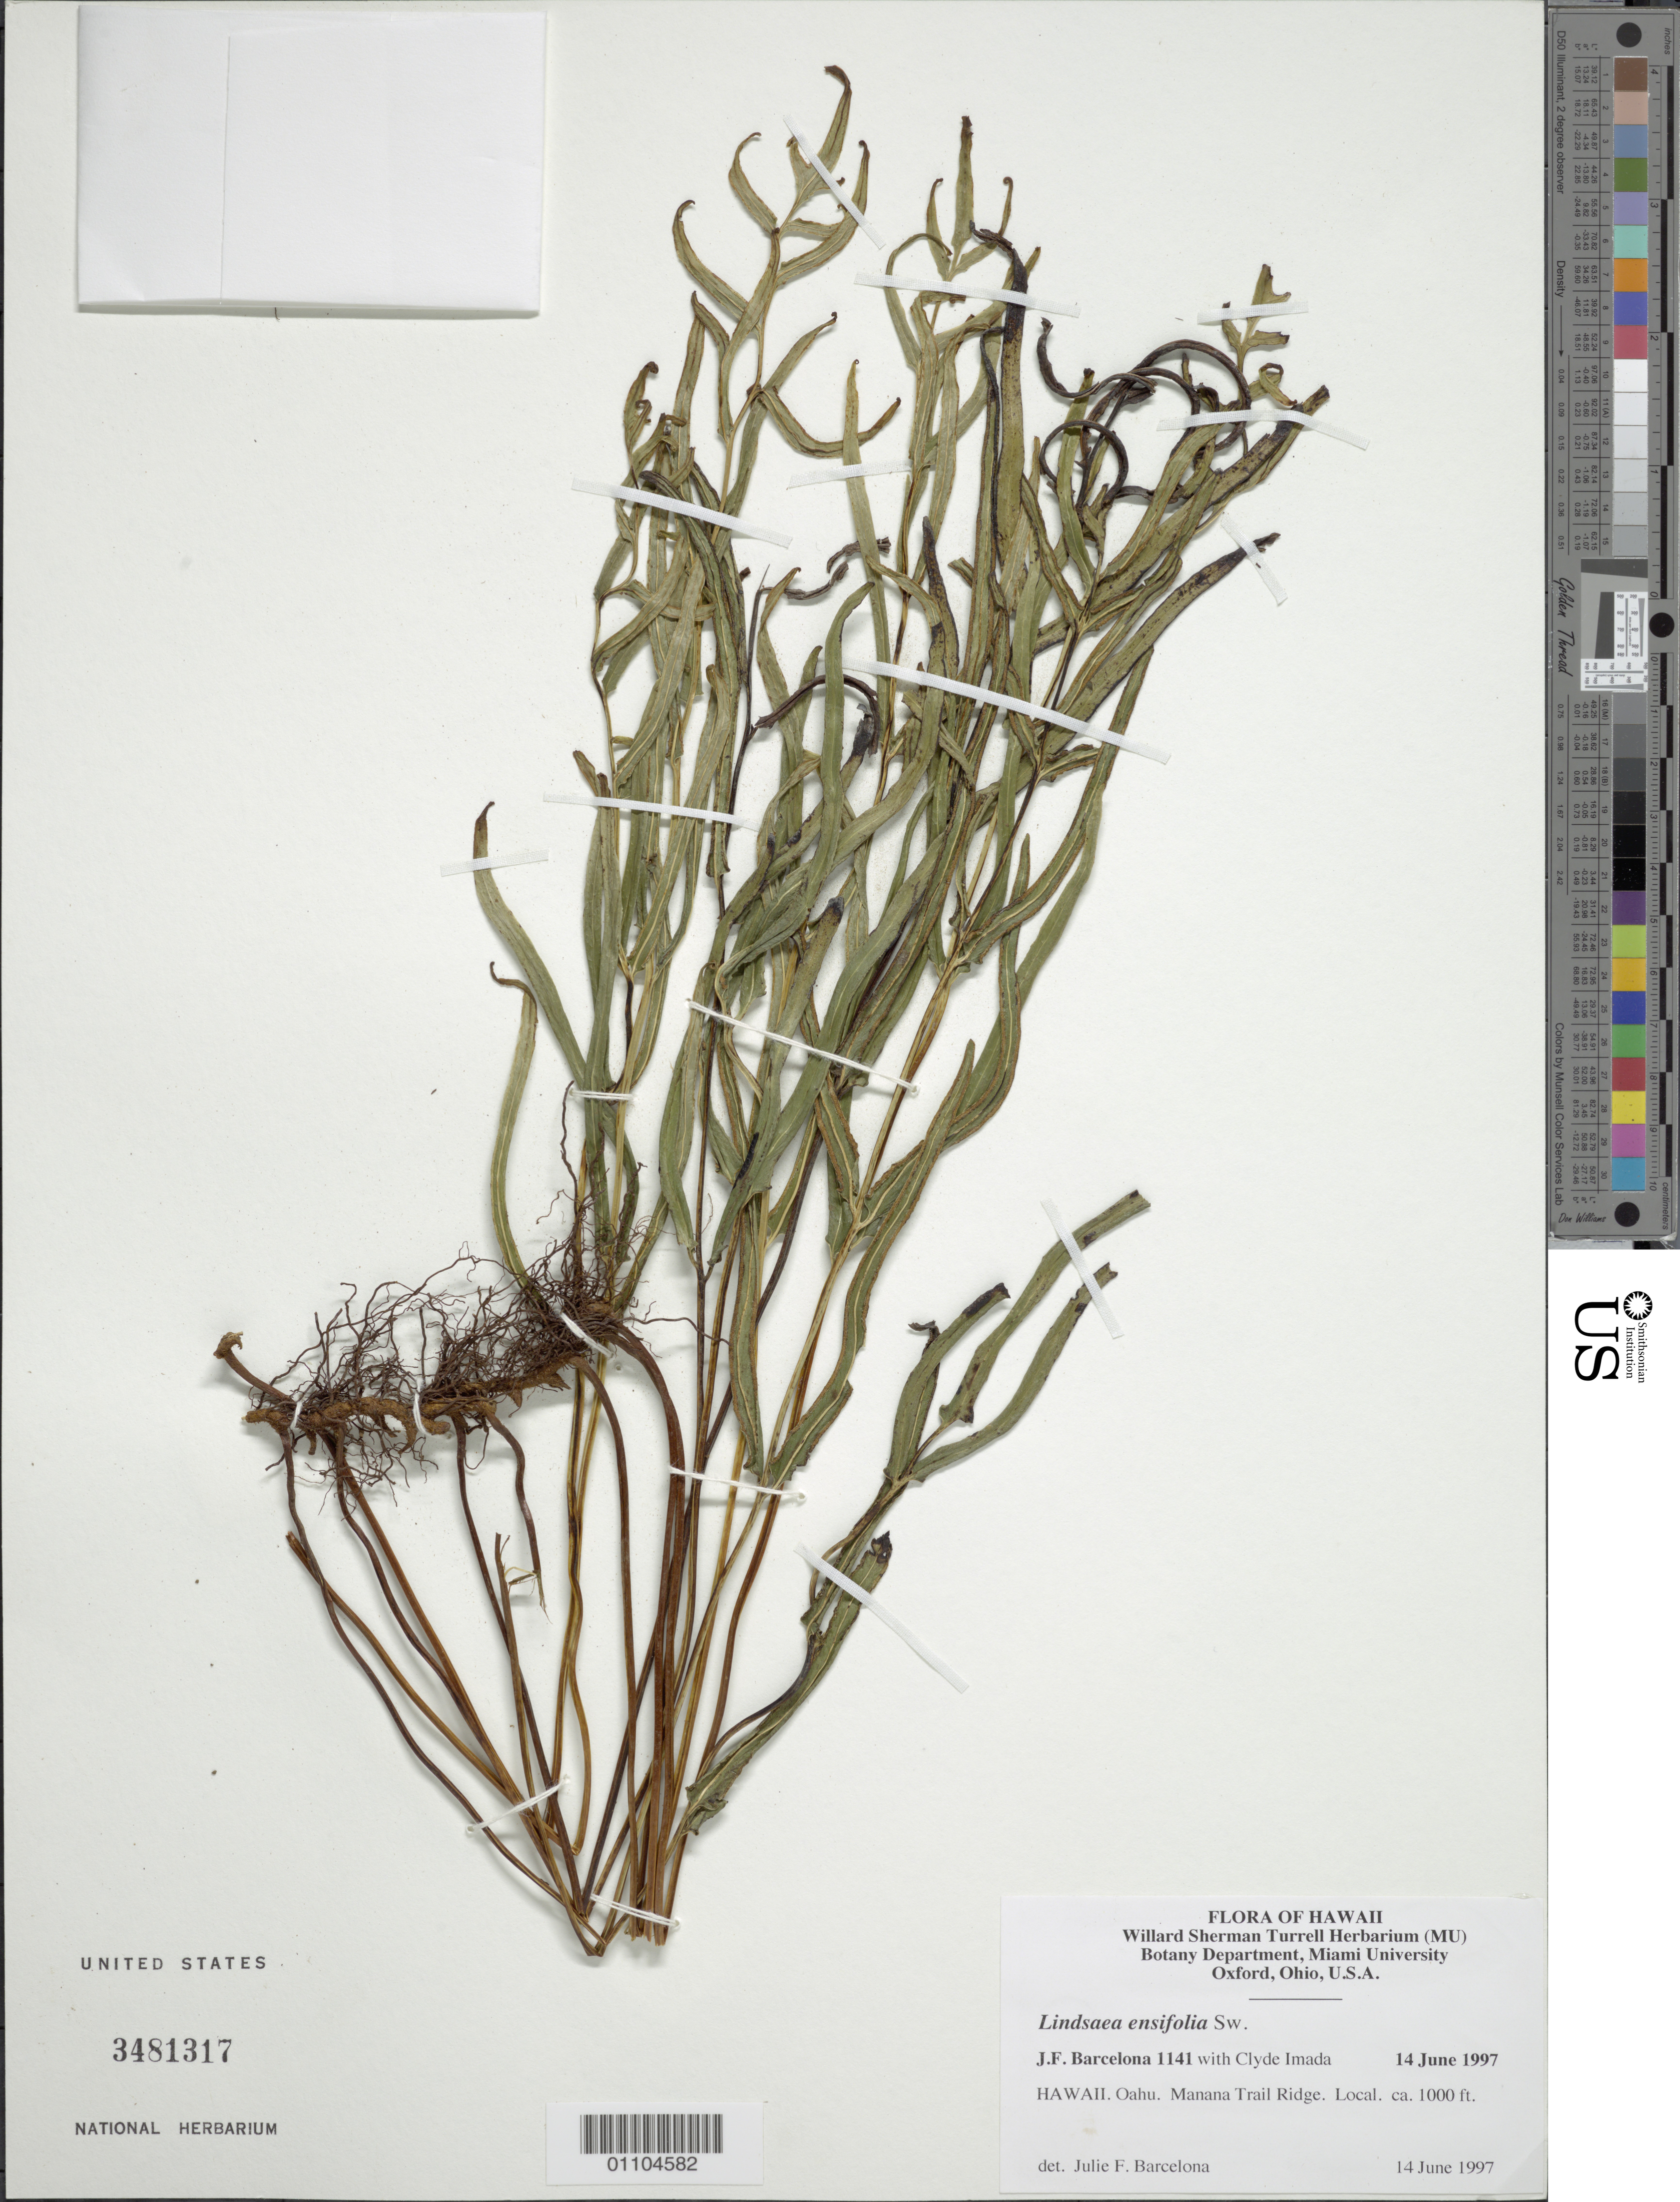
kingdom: Plantae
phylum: Tracheophyta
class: Polypodiopsida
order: Polypodiales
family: Lindsaeaceae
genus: Lindsaea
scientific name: Lindsaea ensifolia subsp. ensifolia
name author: Sw.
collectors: J. F. Barcelona & C. Imada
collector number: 1141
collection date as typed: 14 Jun 1997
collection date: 1997-06-14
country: United States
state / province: Hawaii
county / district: Honolulu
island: Oahu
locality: Manana Trail Ridge, Oahu.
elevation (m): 304.8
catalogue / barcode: US 3481317